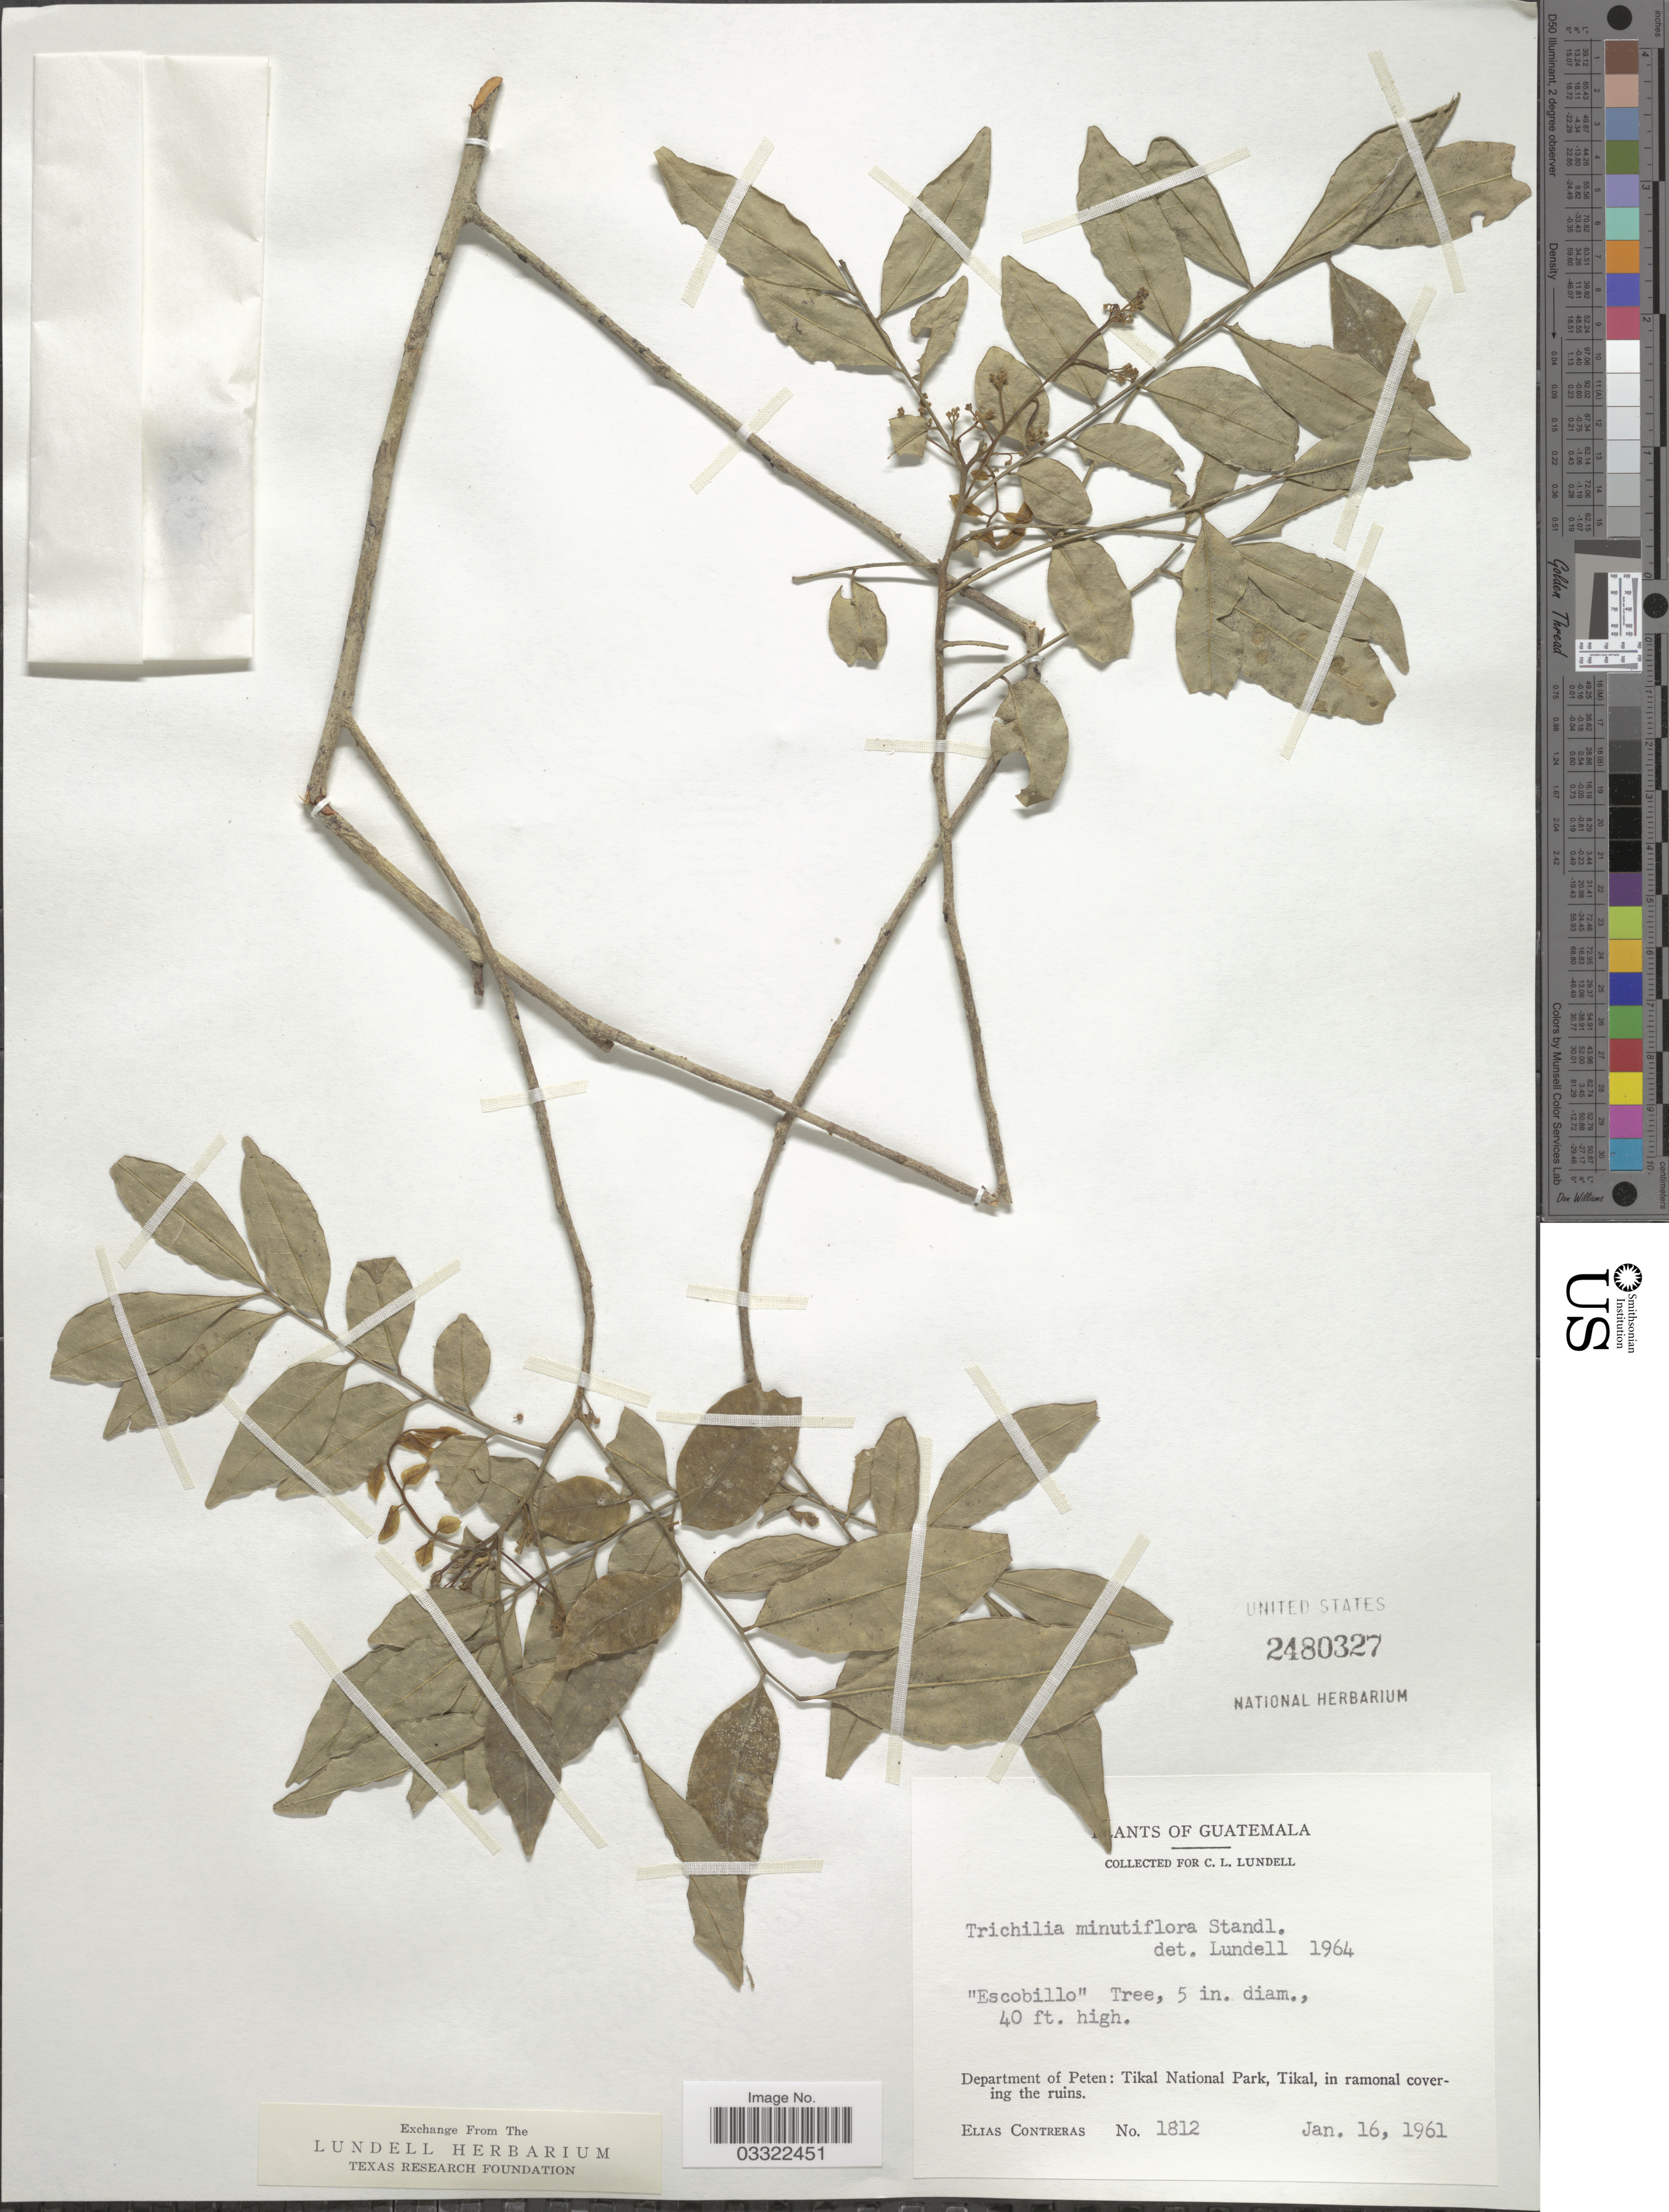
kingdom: Plantae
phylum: Tracheophyta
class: Magnoliopsida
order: Sapindales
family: Meliaceae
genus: Trichilia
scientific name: Trichilia minutiflora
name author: Standl.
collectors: E. Contreras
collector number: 1812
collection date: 1961-01-16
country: Guatemala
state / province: El Petén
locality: Department of Peten: Tikal National Park, Tikal, in ramonal covering the ruins.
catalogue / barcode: US 2480327